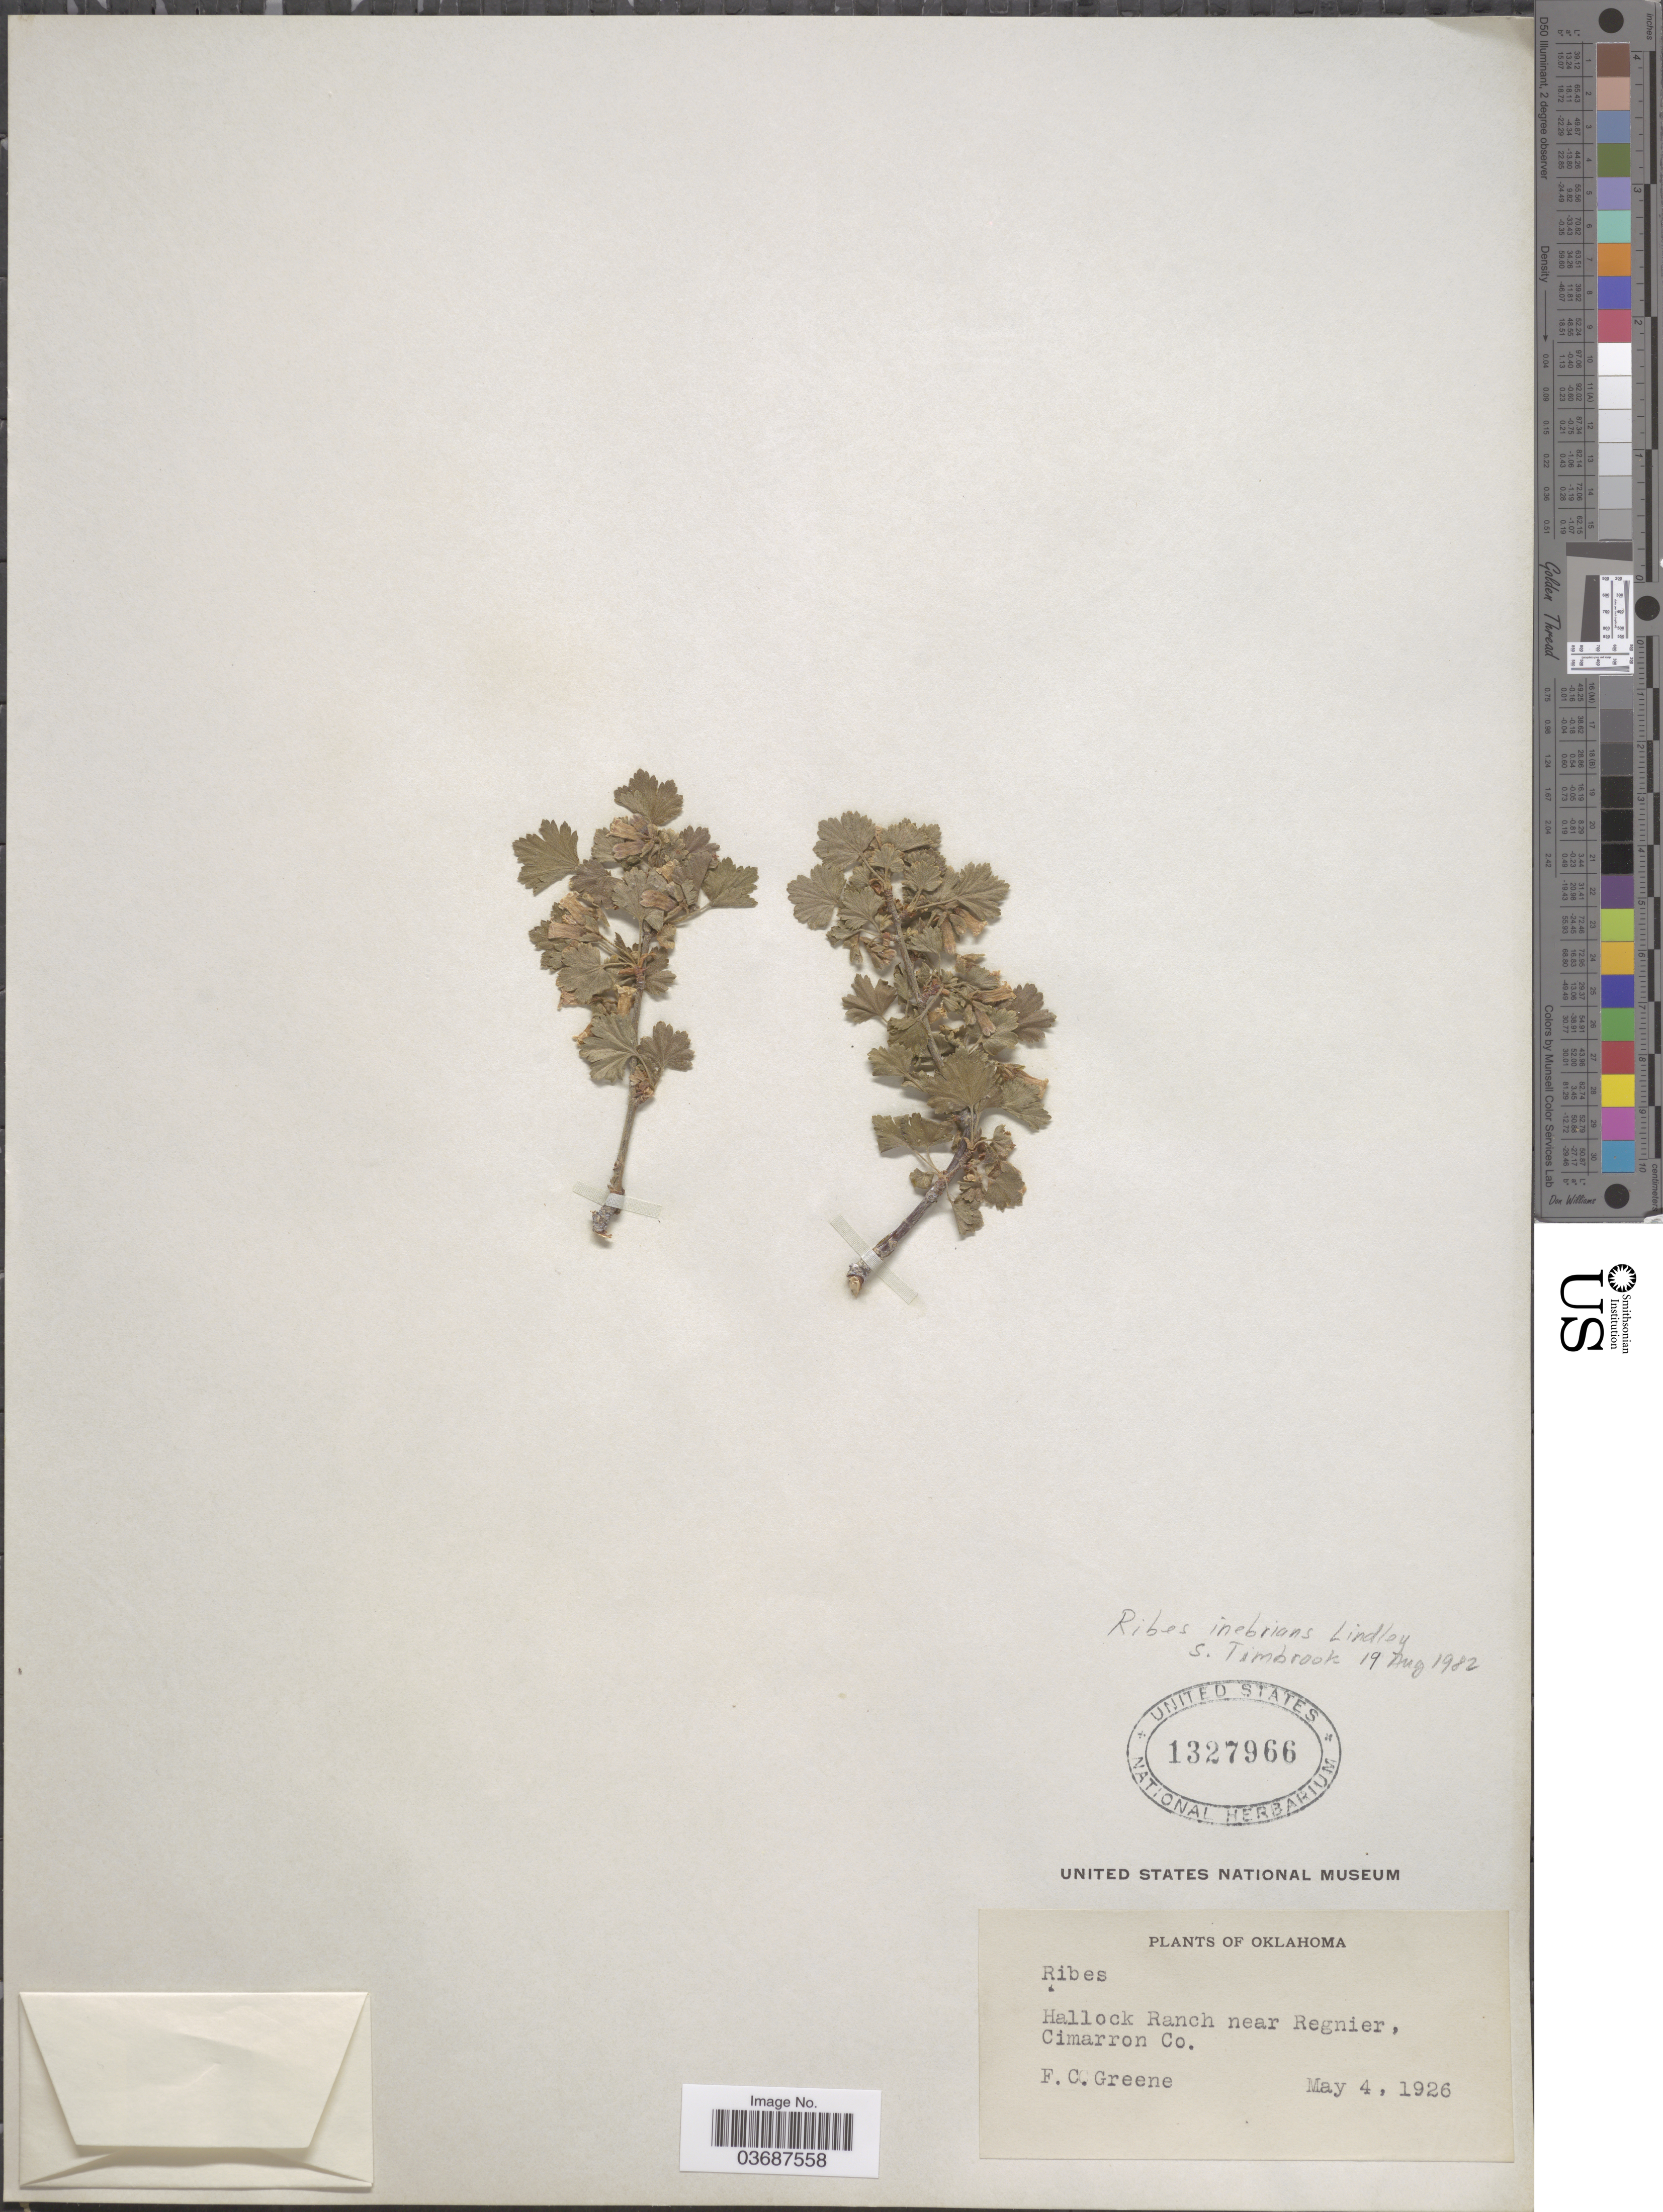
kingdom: Plantae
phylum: Tracheophyta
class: Magnoliopsida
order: Saxifragales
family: Grossulariaceae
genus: Ribes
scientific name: Ribes inebrians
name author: Lindl.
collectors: F. C. Greene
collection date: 1926-05-04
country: United States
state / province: Oklahoma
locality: Hallock Ranch near Regnier, Cimarron Co.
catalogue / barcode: US 1327966